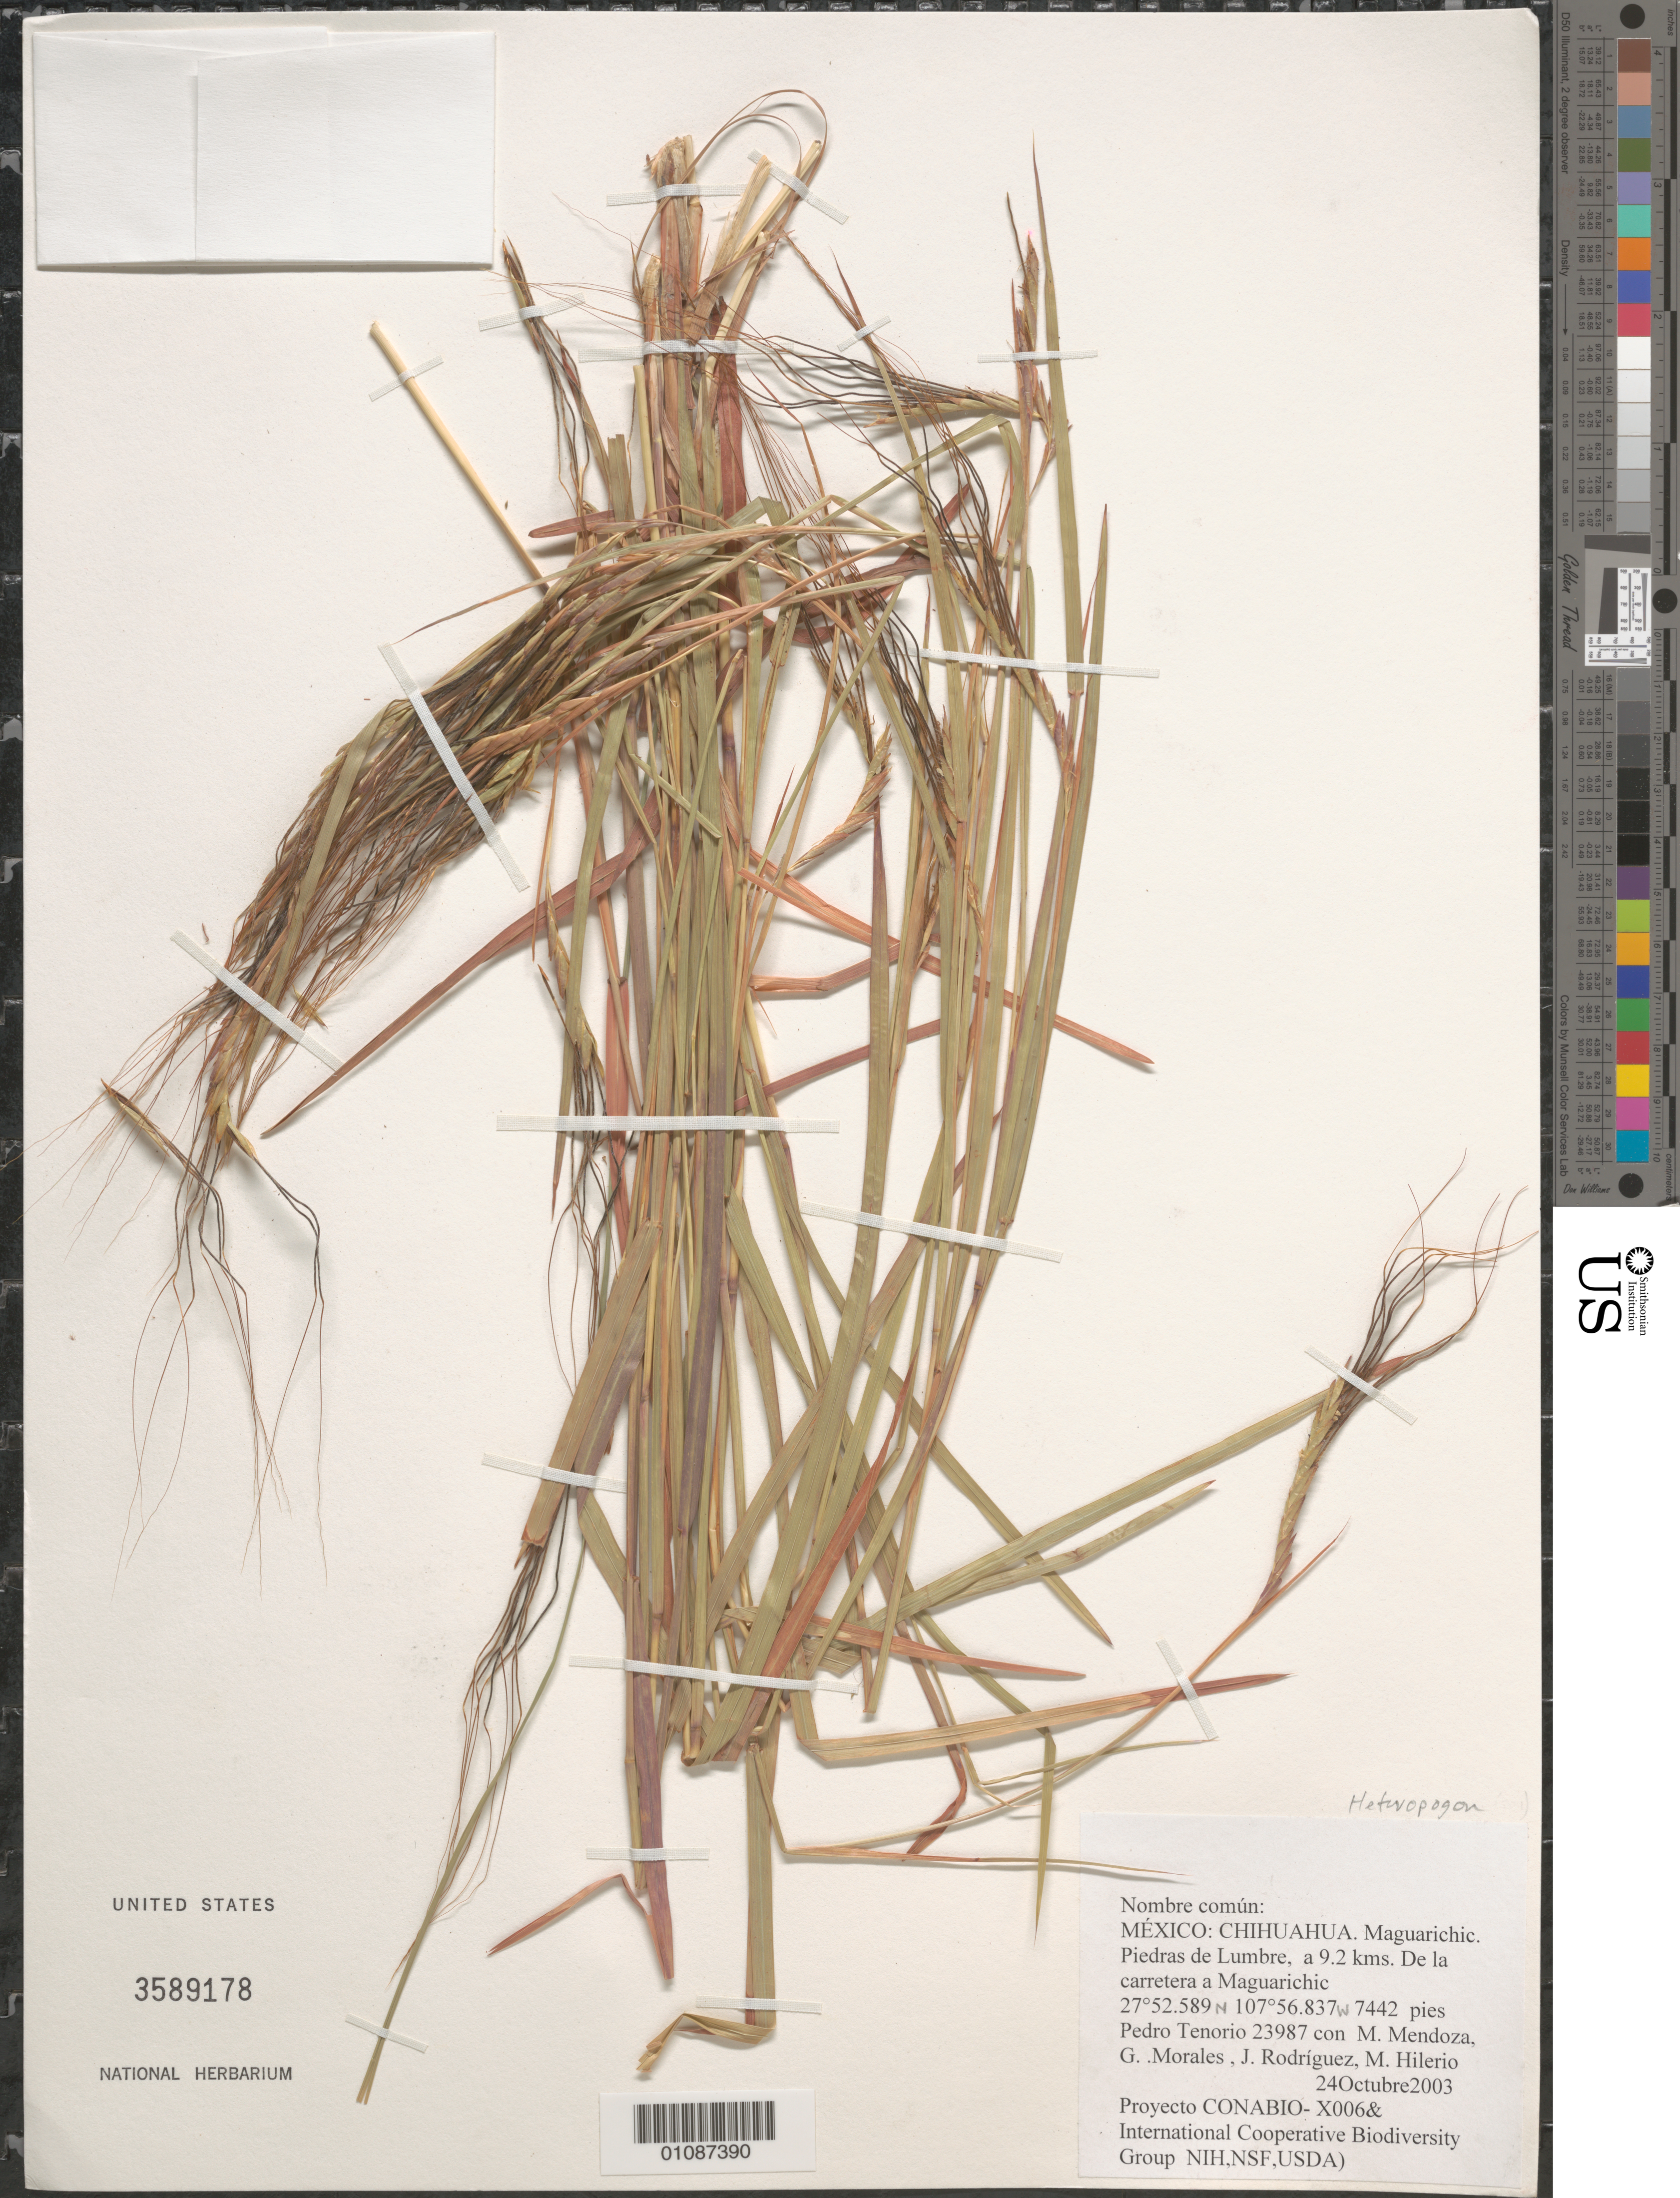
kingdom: Plantae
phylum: Tracheophyta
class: Liliopsida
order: Poales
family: Poaceae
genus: Heteropogon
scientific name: Heteropogon sp.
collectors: P. Tenorio L., M. Mendoza Garcia, G. Morales, J. Rodríguez & M. Hilerio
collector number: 23987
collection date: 2003-10-24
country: Mexico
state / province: Chihuahua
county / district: Maguarichi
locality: Piedras de Lumbre, a 9.2 kms de la carretera a Maguarichic.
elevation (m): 2268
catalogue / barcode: US 3589178